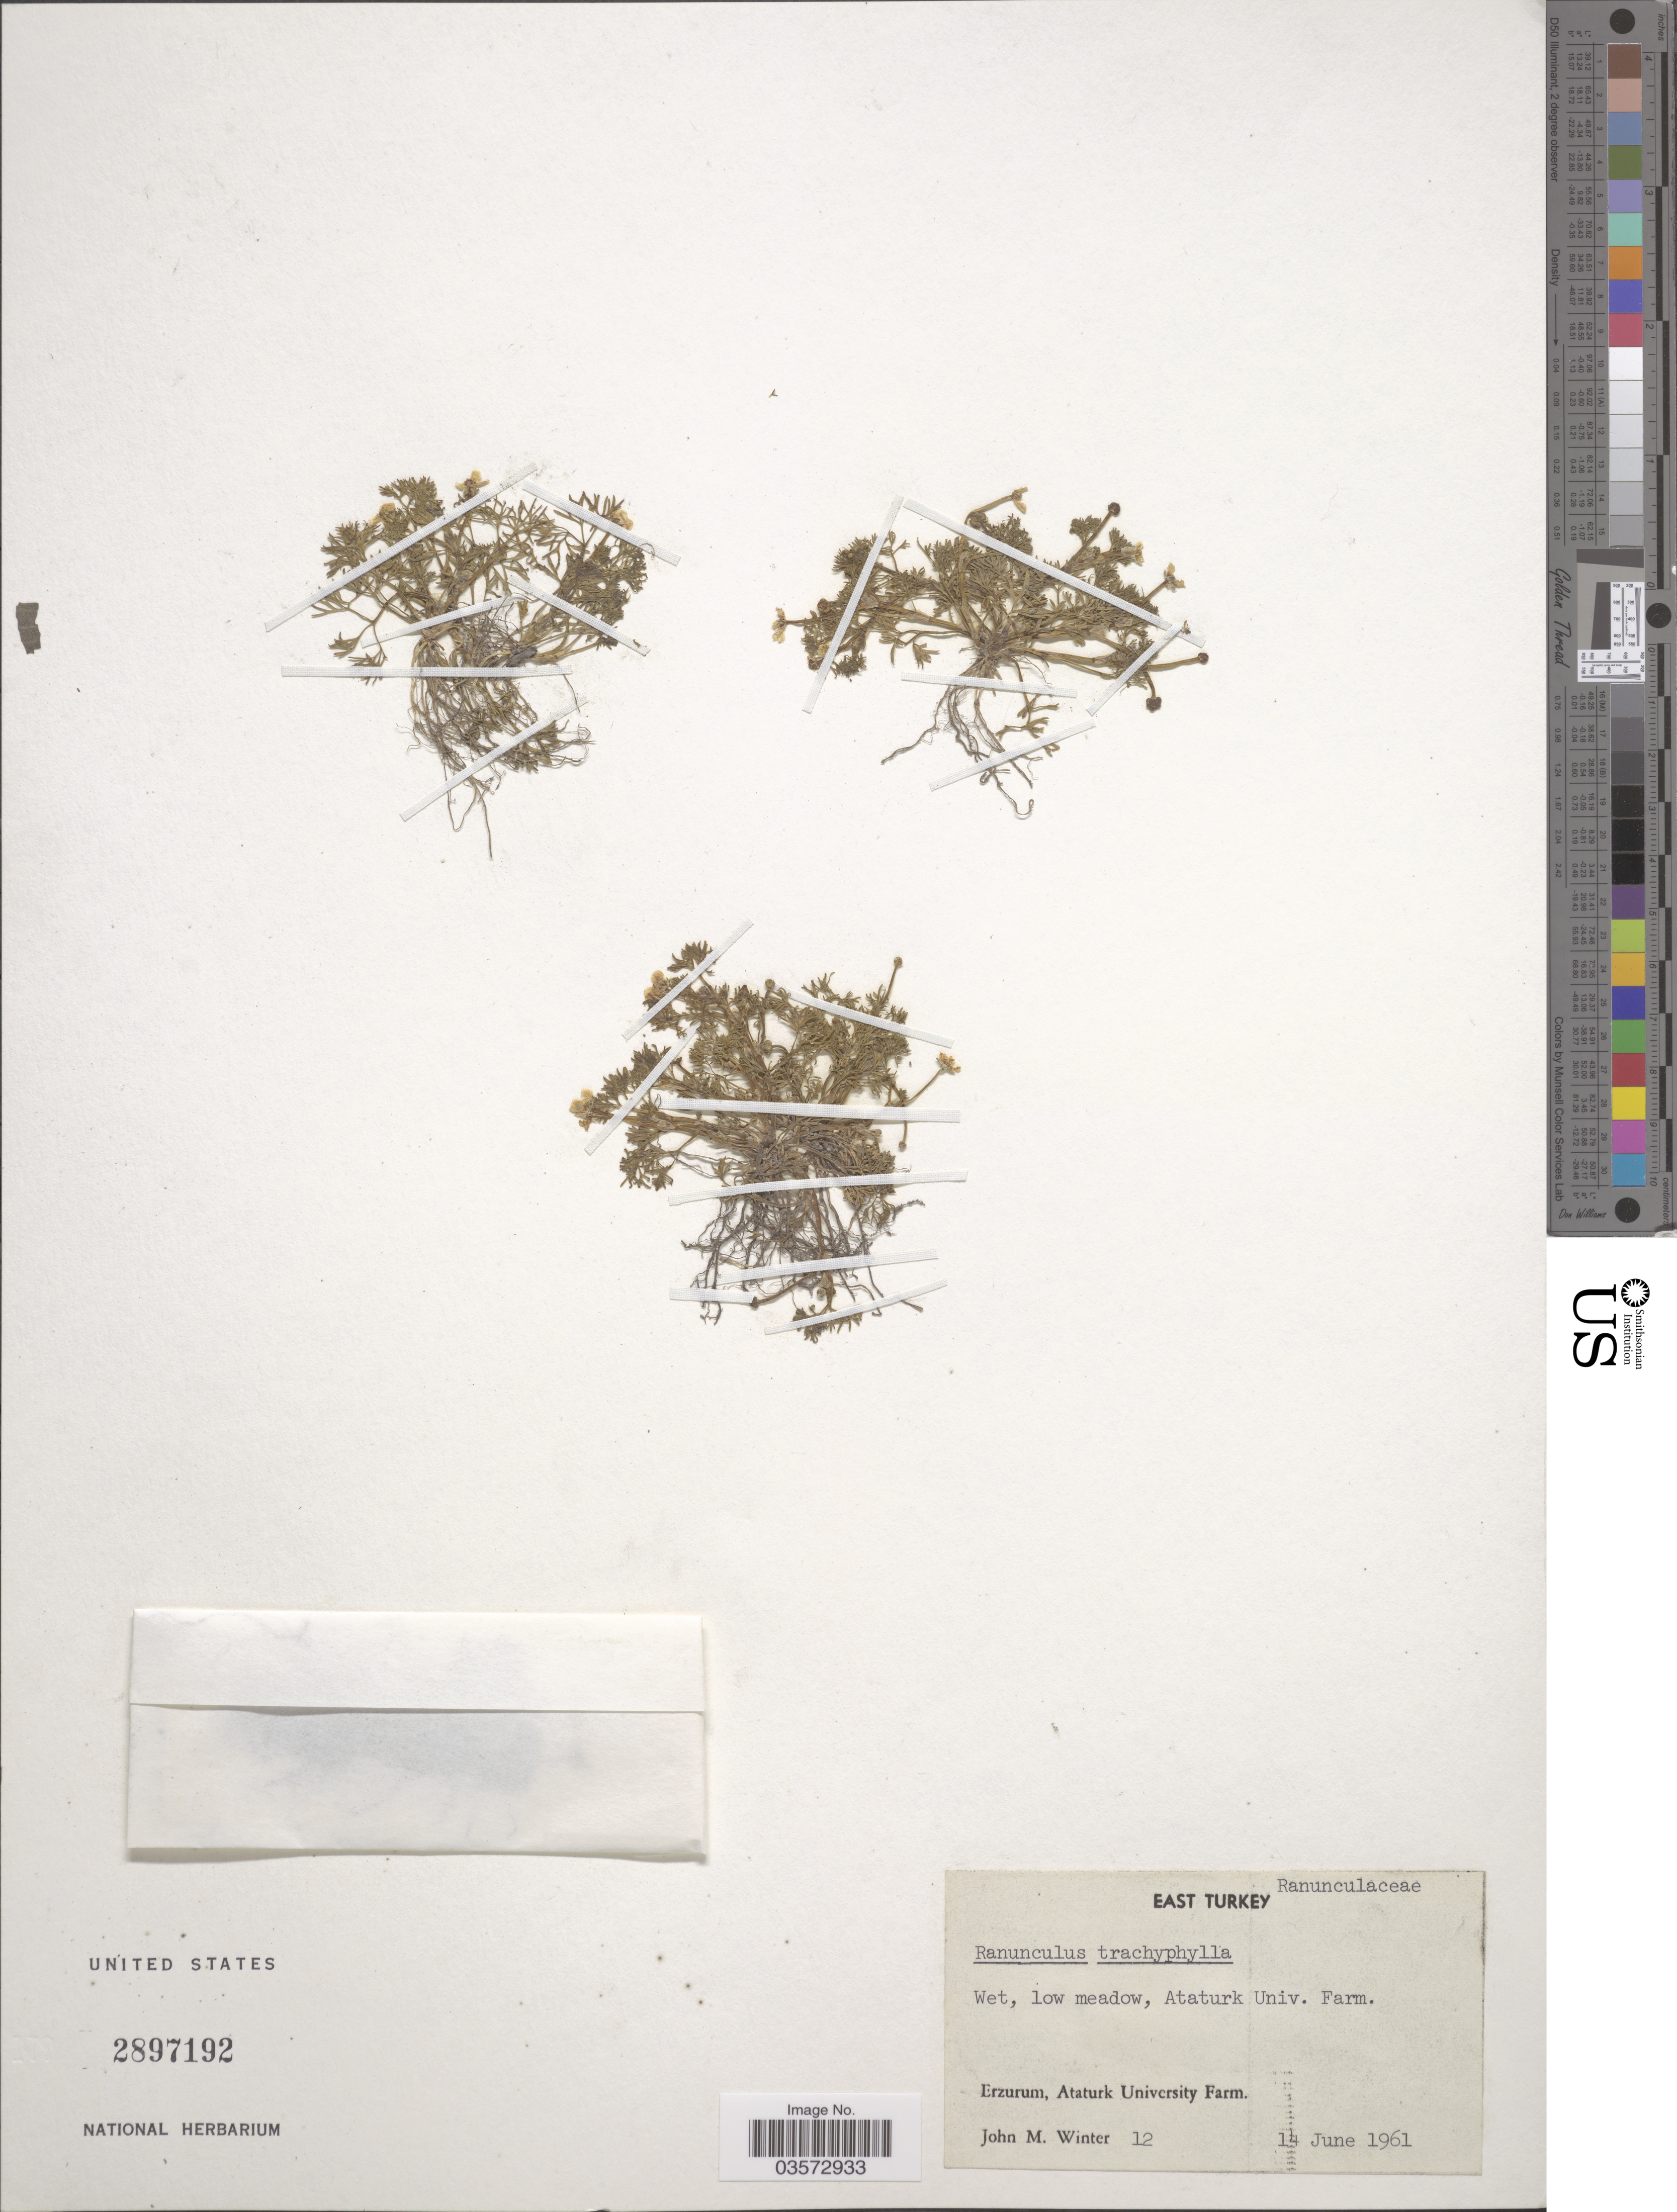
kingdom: Plantae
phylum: Tracheophyta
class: Magnoliopsida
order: Ranunculales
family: Ranunculaceae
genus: Ranunculus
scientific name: Ranunculus trachyphylla, ined.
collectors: J. M. Winter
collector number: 12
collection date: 1961-06-14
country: Turkey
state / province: Erzurum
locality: East Turkey. Ataturk Univ. Farm. Erzurum, Ataturk University Farm.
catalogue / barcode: US 2897192